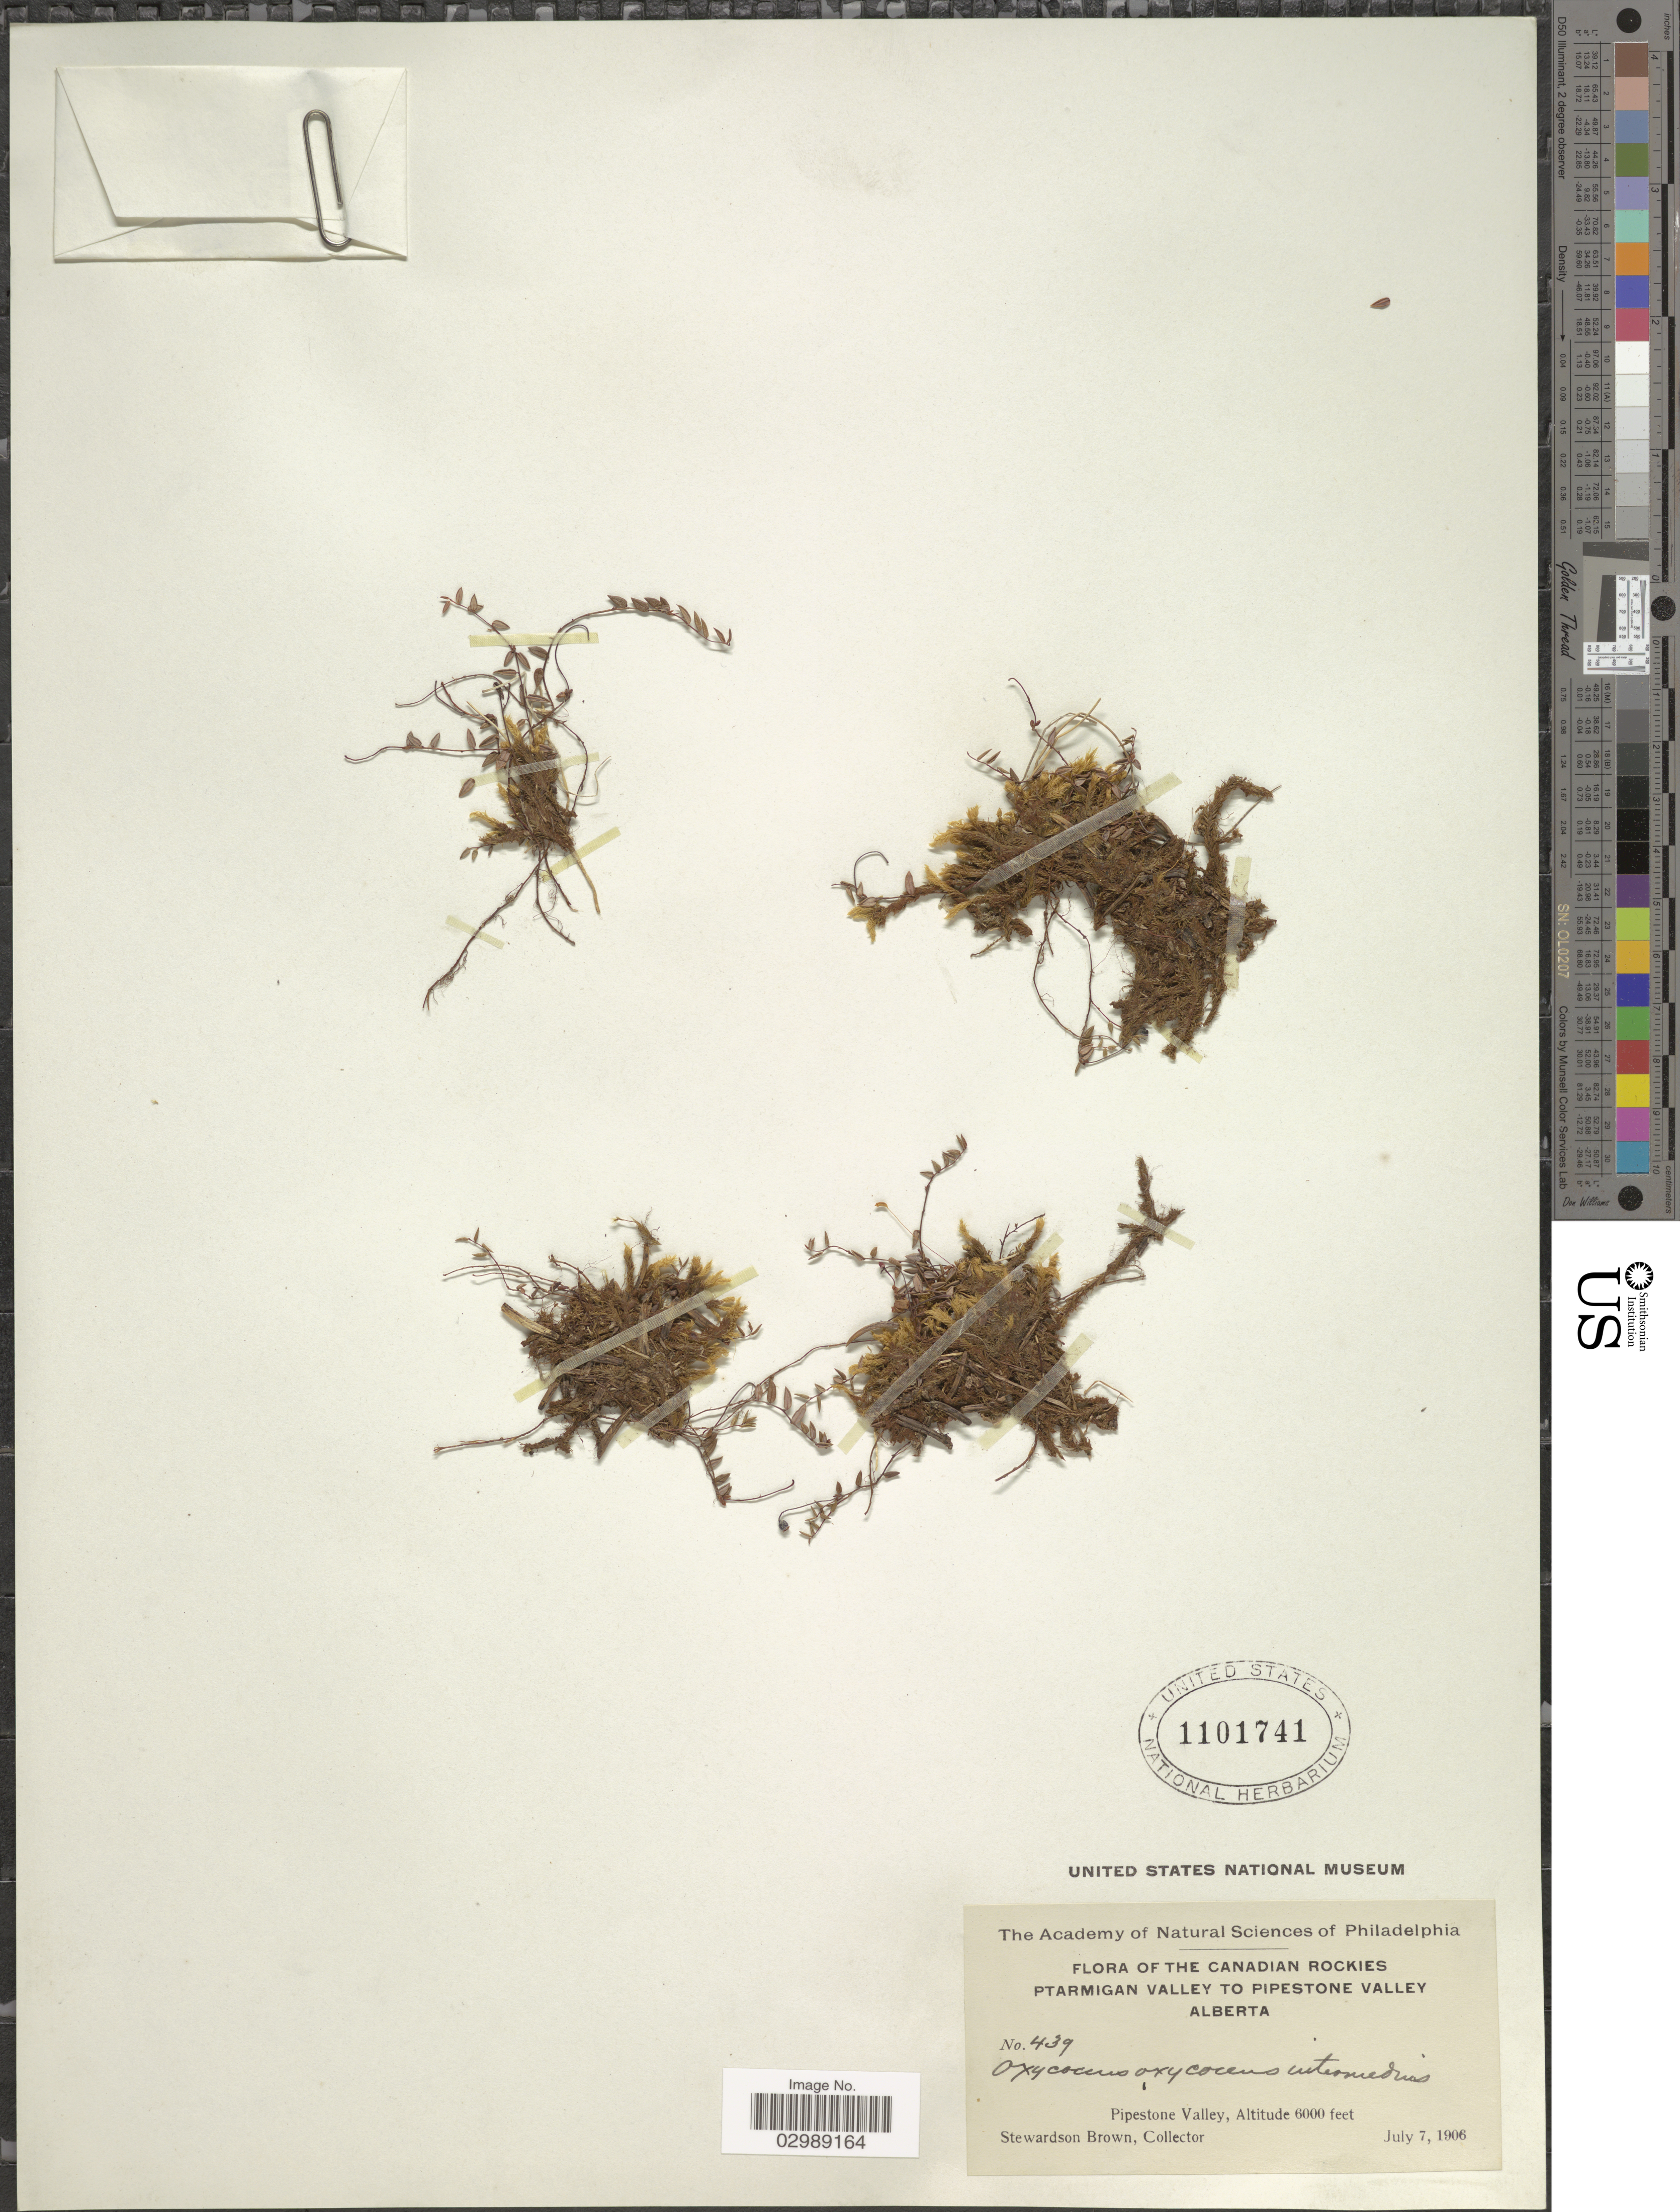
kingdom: Plantae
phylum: Tracheophyta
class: Magnoliopsida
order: Ericales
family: Ericaceae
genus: Vaccinium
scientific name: Vaccinium oxycoccos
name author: L.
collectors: S. Brown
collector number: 439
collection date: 1906-07-07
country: Canada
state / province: Alberta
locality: Canadian Rockies. Ptarmigan Valley to Pipestone Valley.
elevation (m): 1829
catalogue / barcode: US 1101741